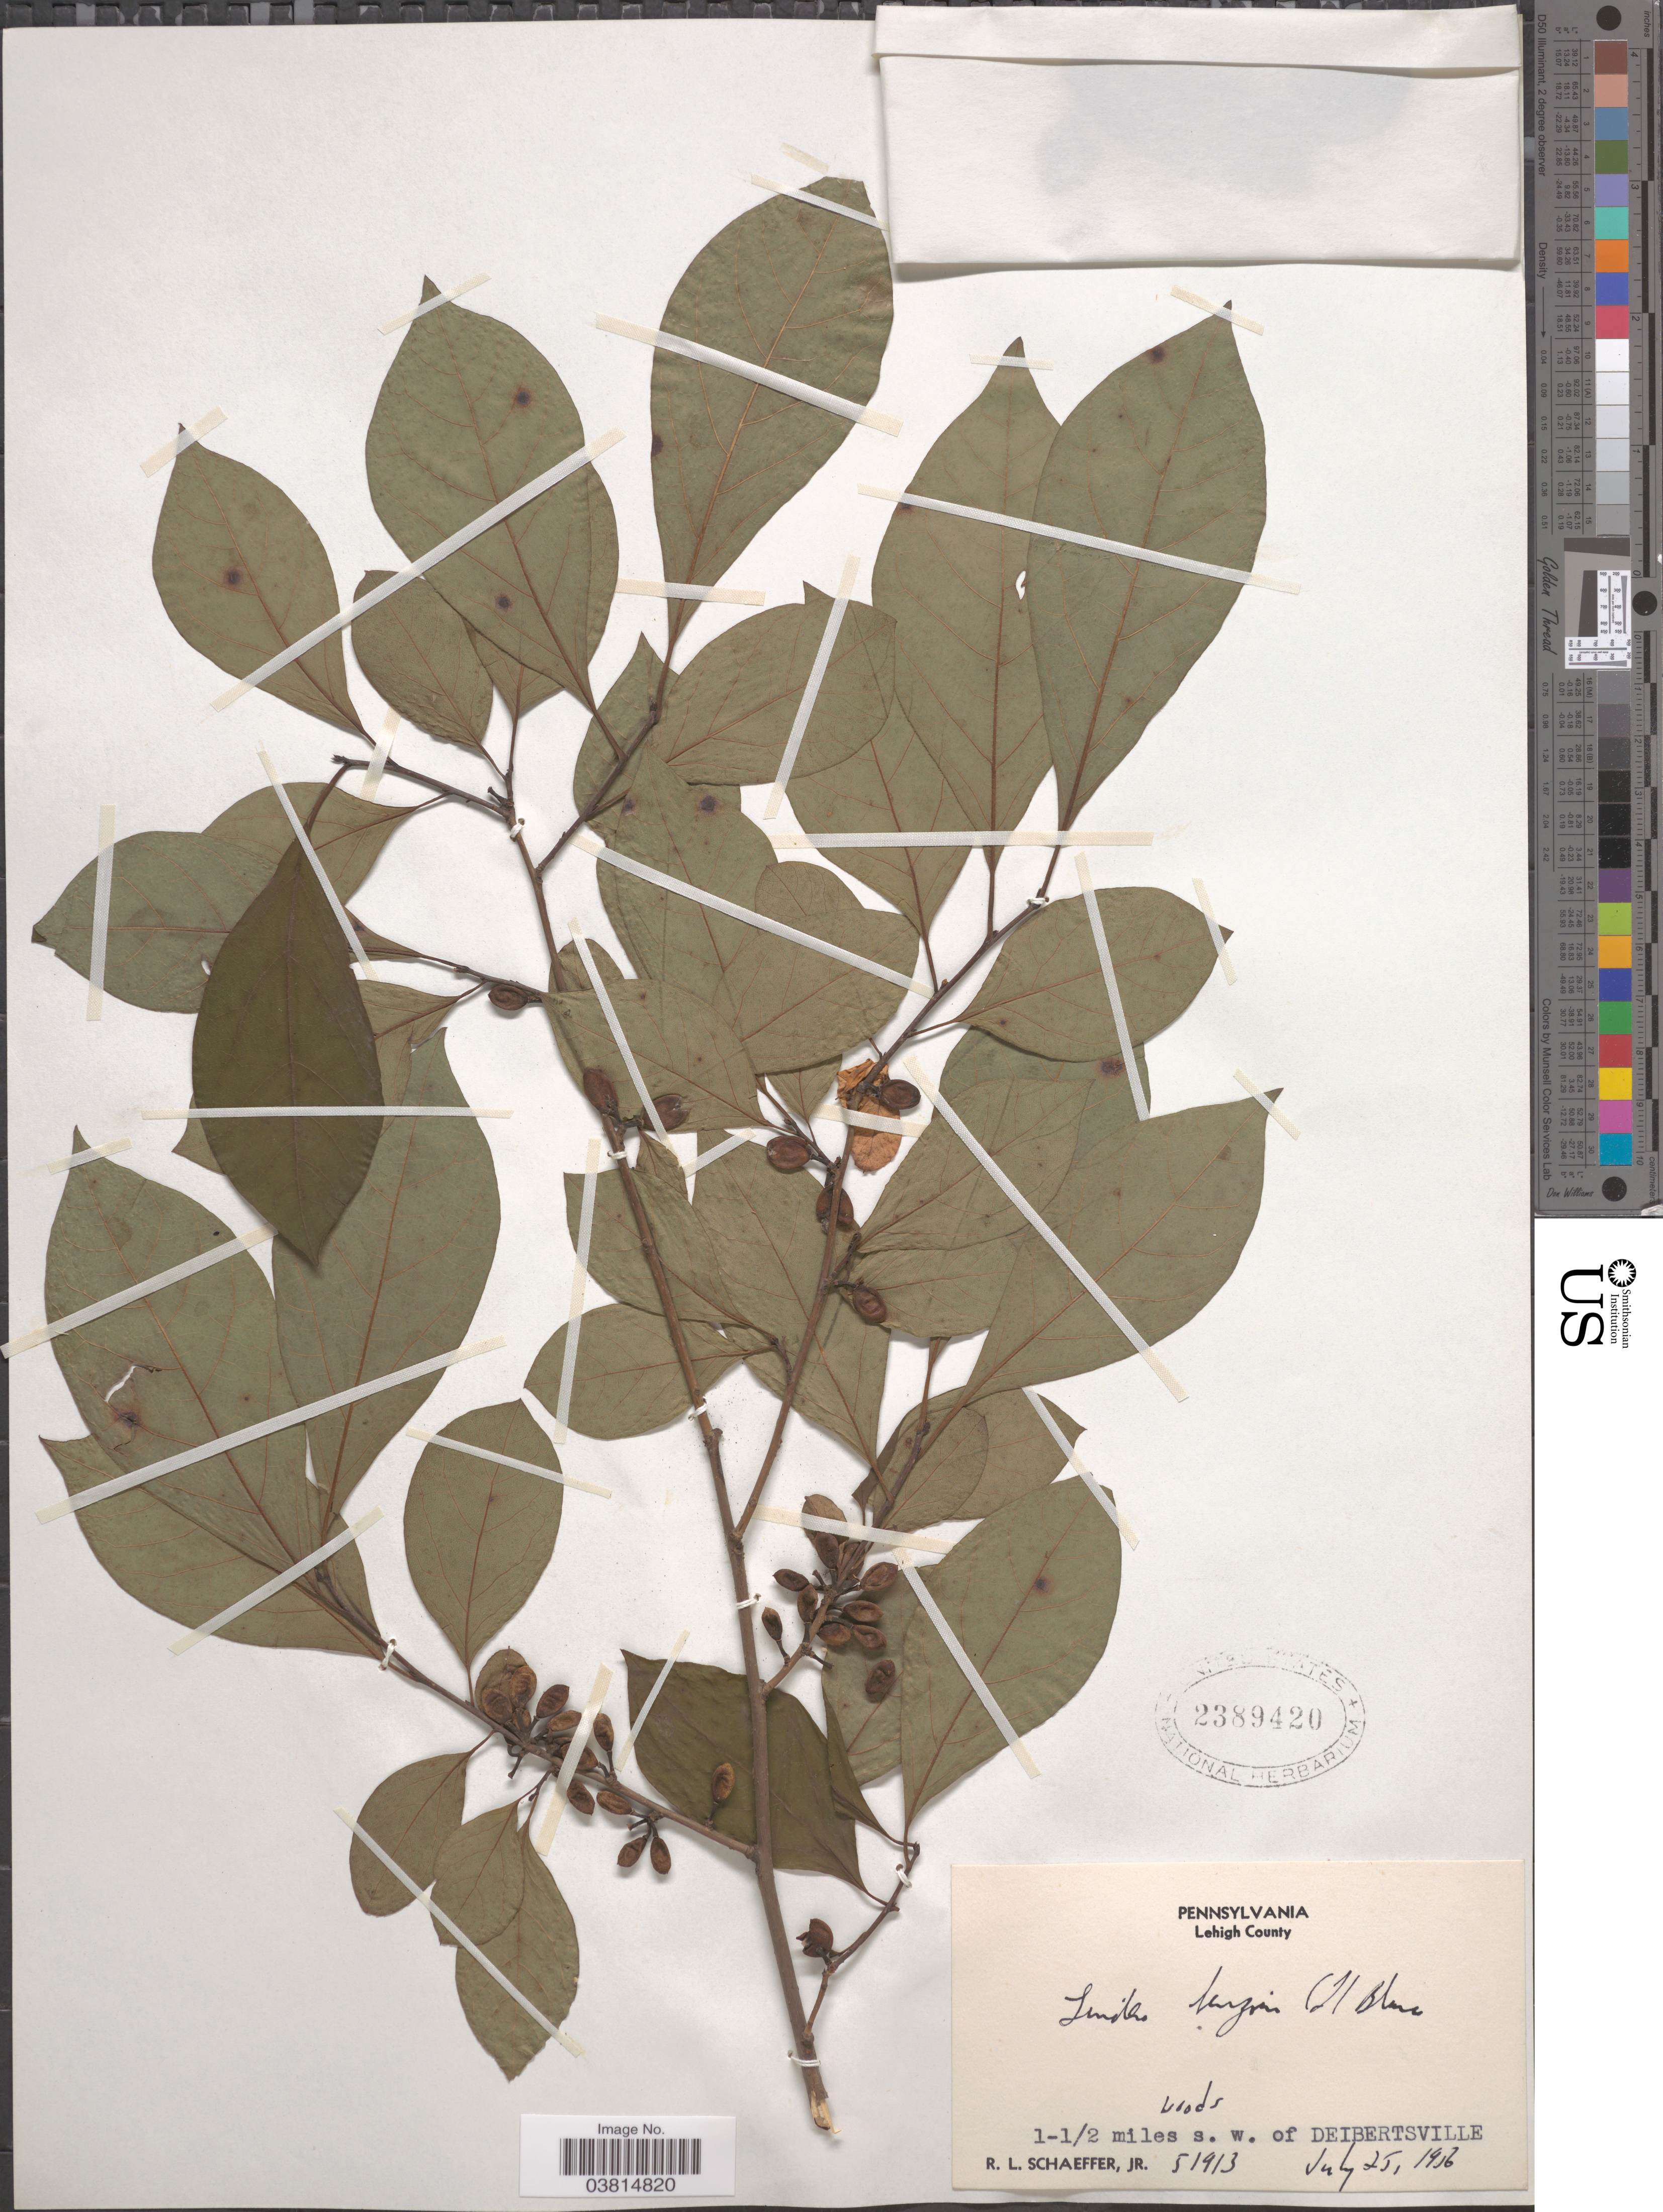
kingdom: Plantae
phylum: Tracheophyta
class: Magnoliopsida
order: Laurales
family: Lauraceae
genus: Lindera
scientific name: Lindera benzoin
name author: (L.) Blume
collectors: R. L. Schaeffer Jr.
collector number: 51913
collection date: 1956-07-25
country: United States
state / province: Pennsylvania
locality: Lehigh County. 1-1/2 miles s.w. of Deibertsville.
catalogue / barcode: US 2389420